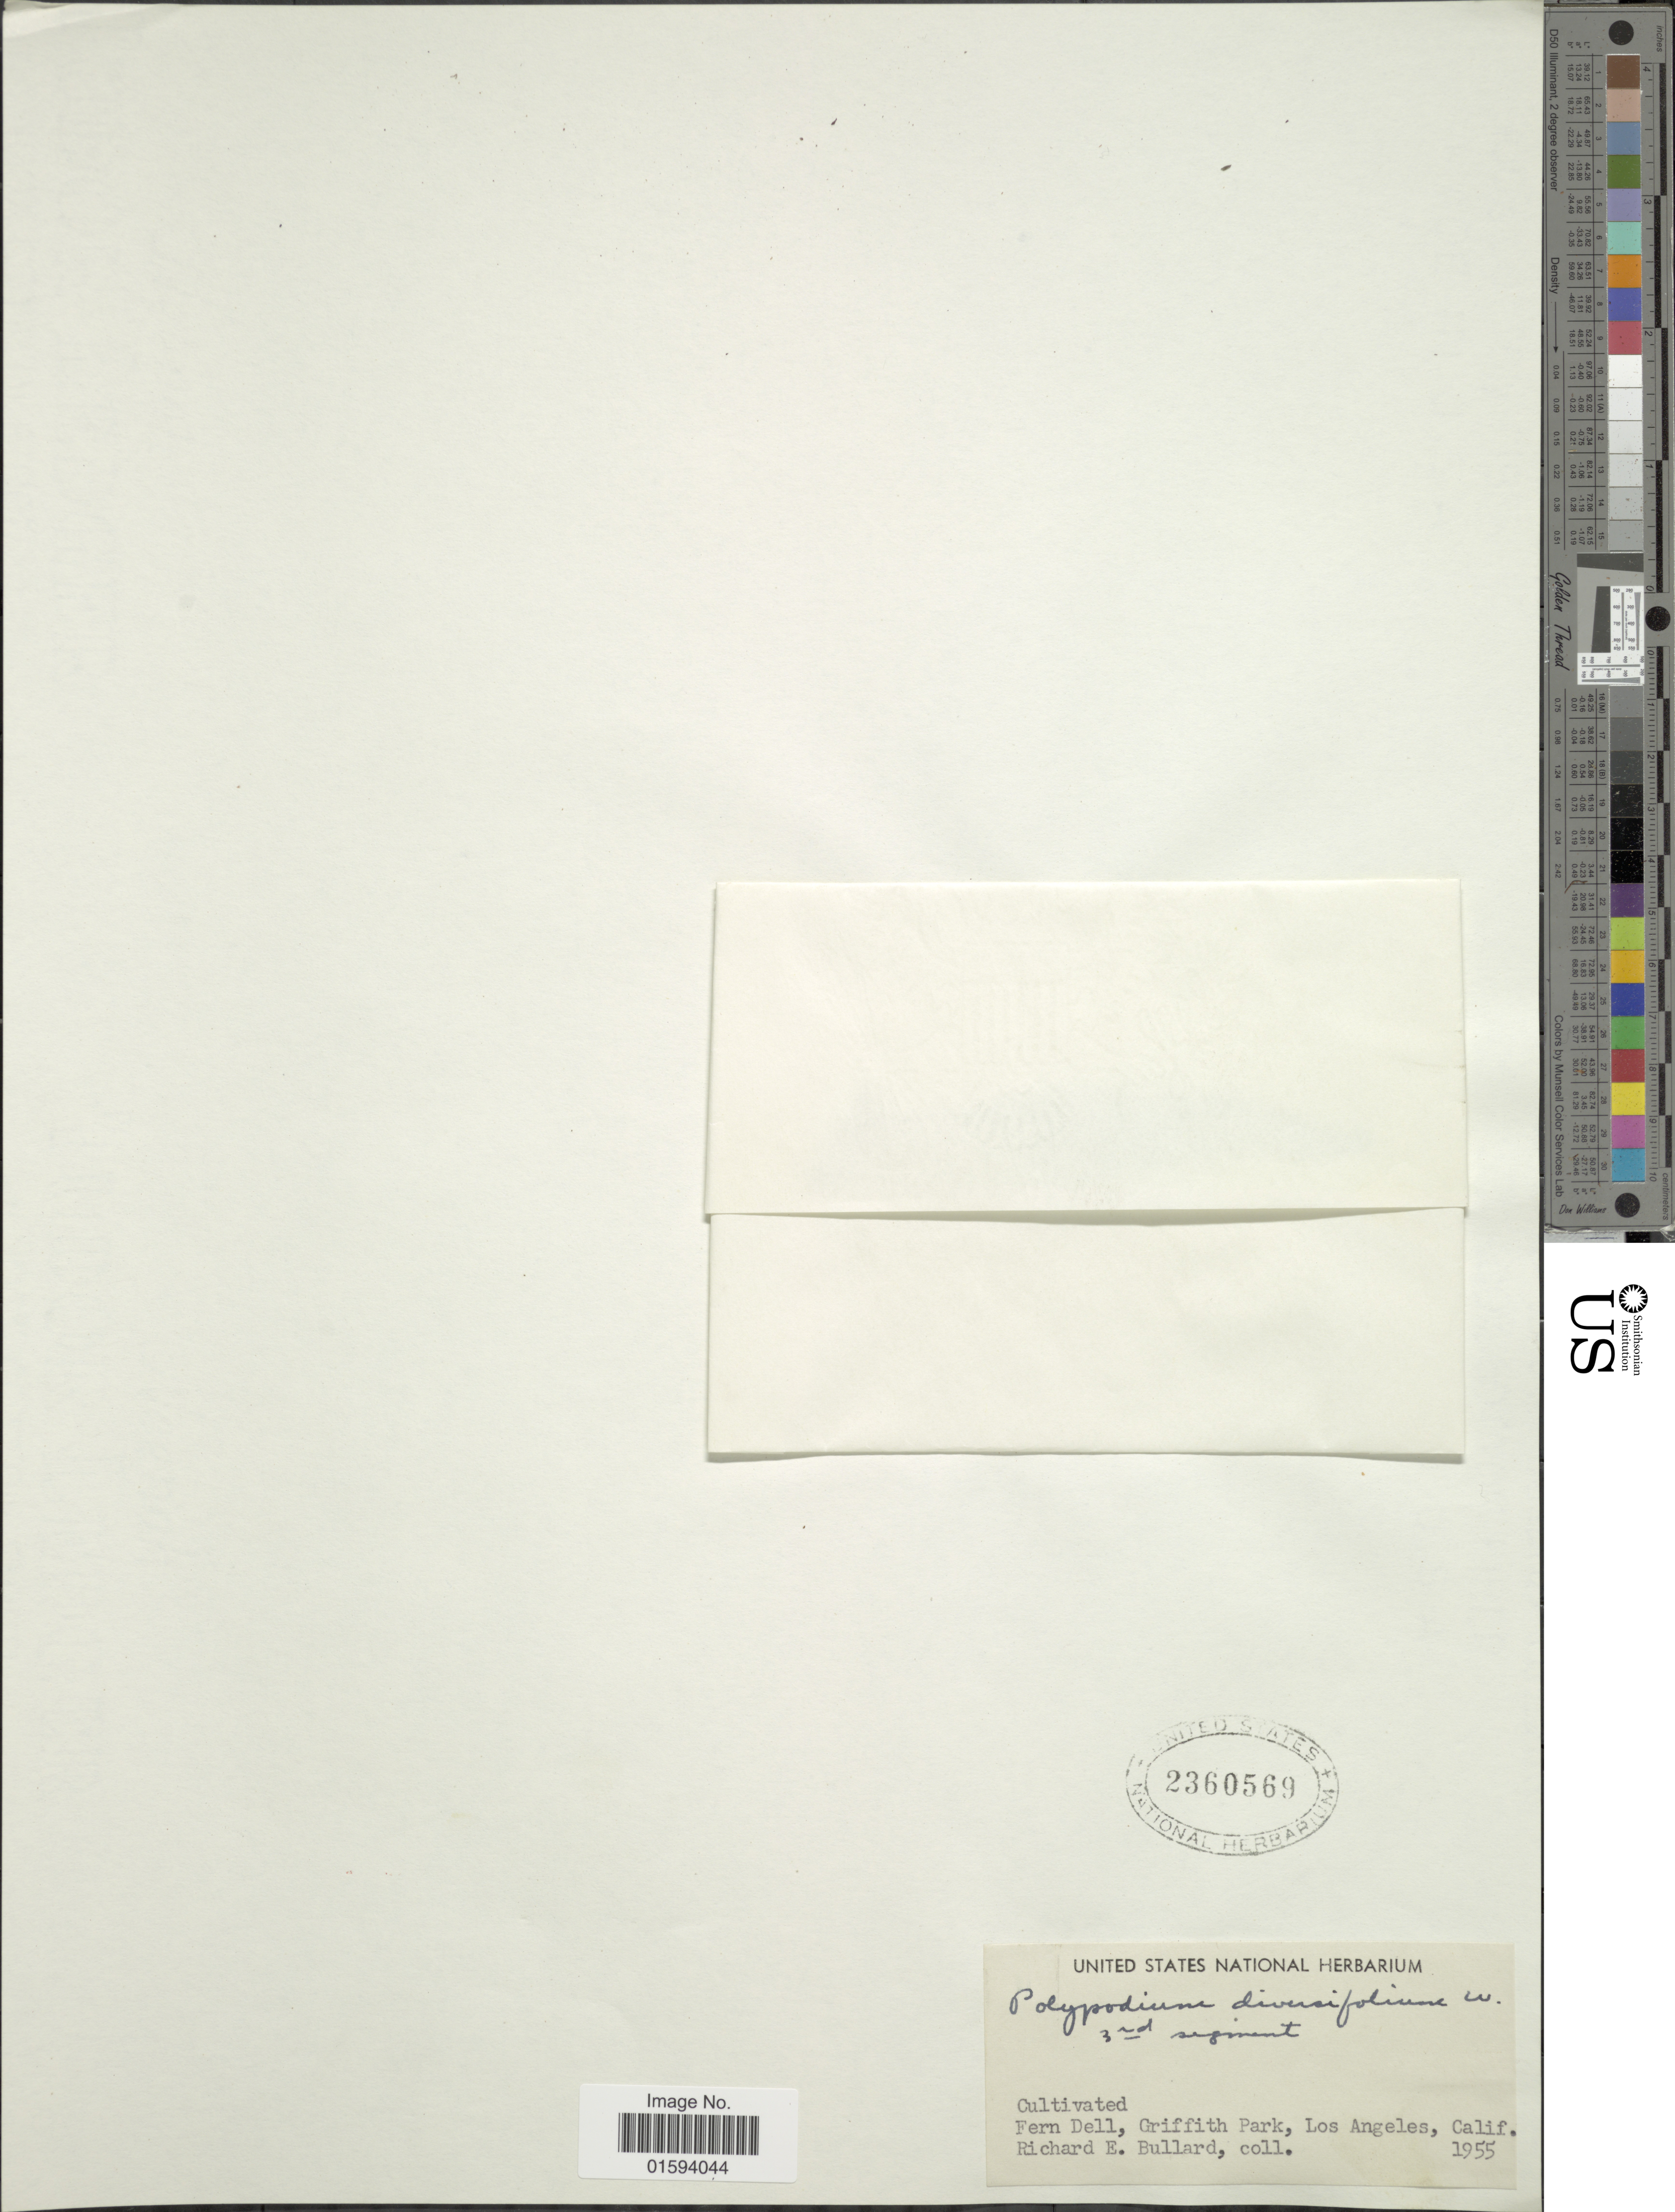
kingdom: Plantae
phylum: Tracheophyta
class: Polypodiopsida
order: Polypodiales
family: Polypodiaceae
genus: Polypodium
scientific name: Polypodium diversifolium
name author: Sw.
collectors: R. Bullard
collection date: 1955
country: United States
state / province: California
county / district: Los Angeles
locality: Cultivated. Fern Dell, Griffith Park, Los Angeles, Calif.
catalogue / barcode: US 2360569